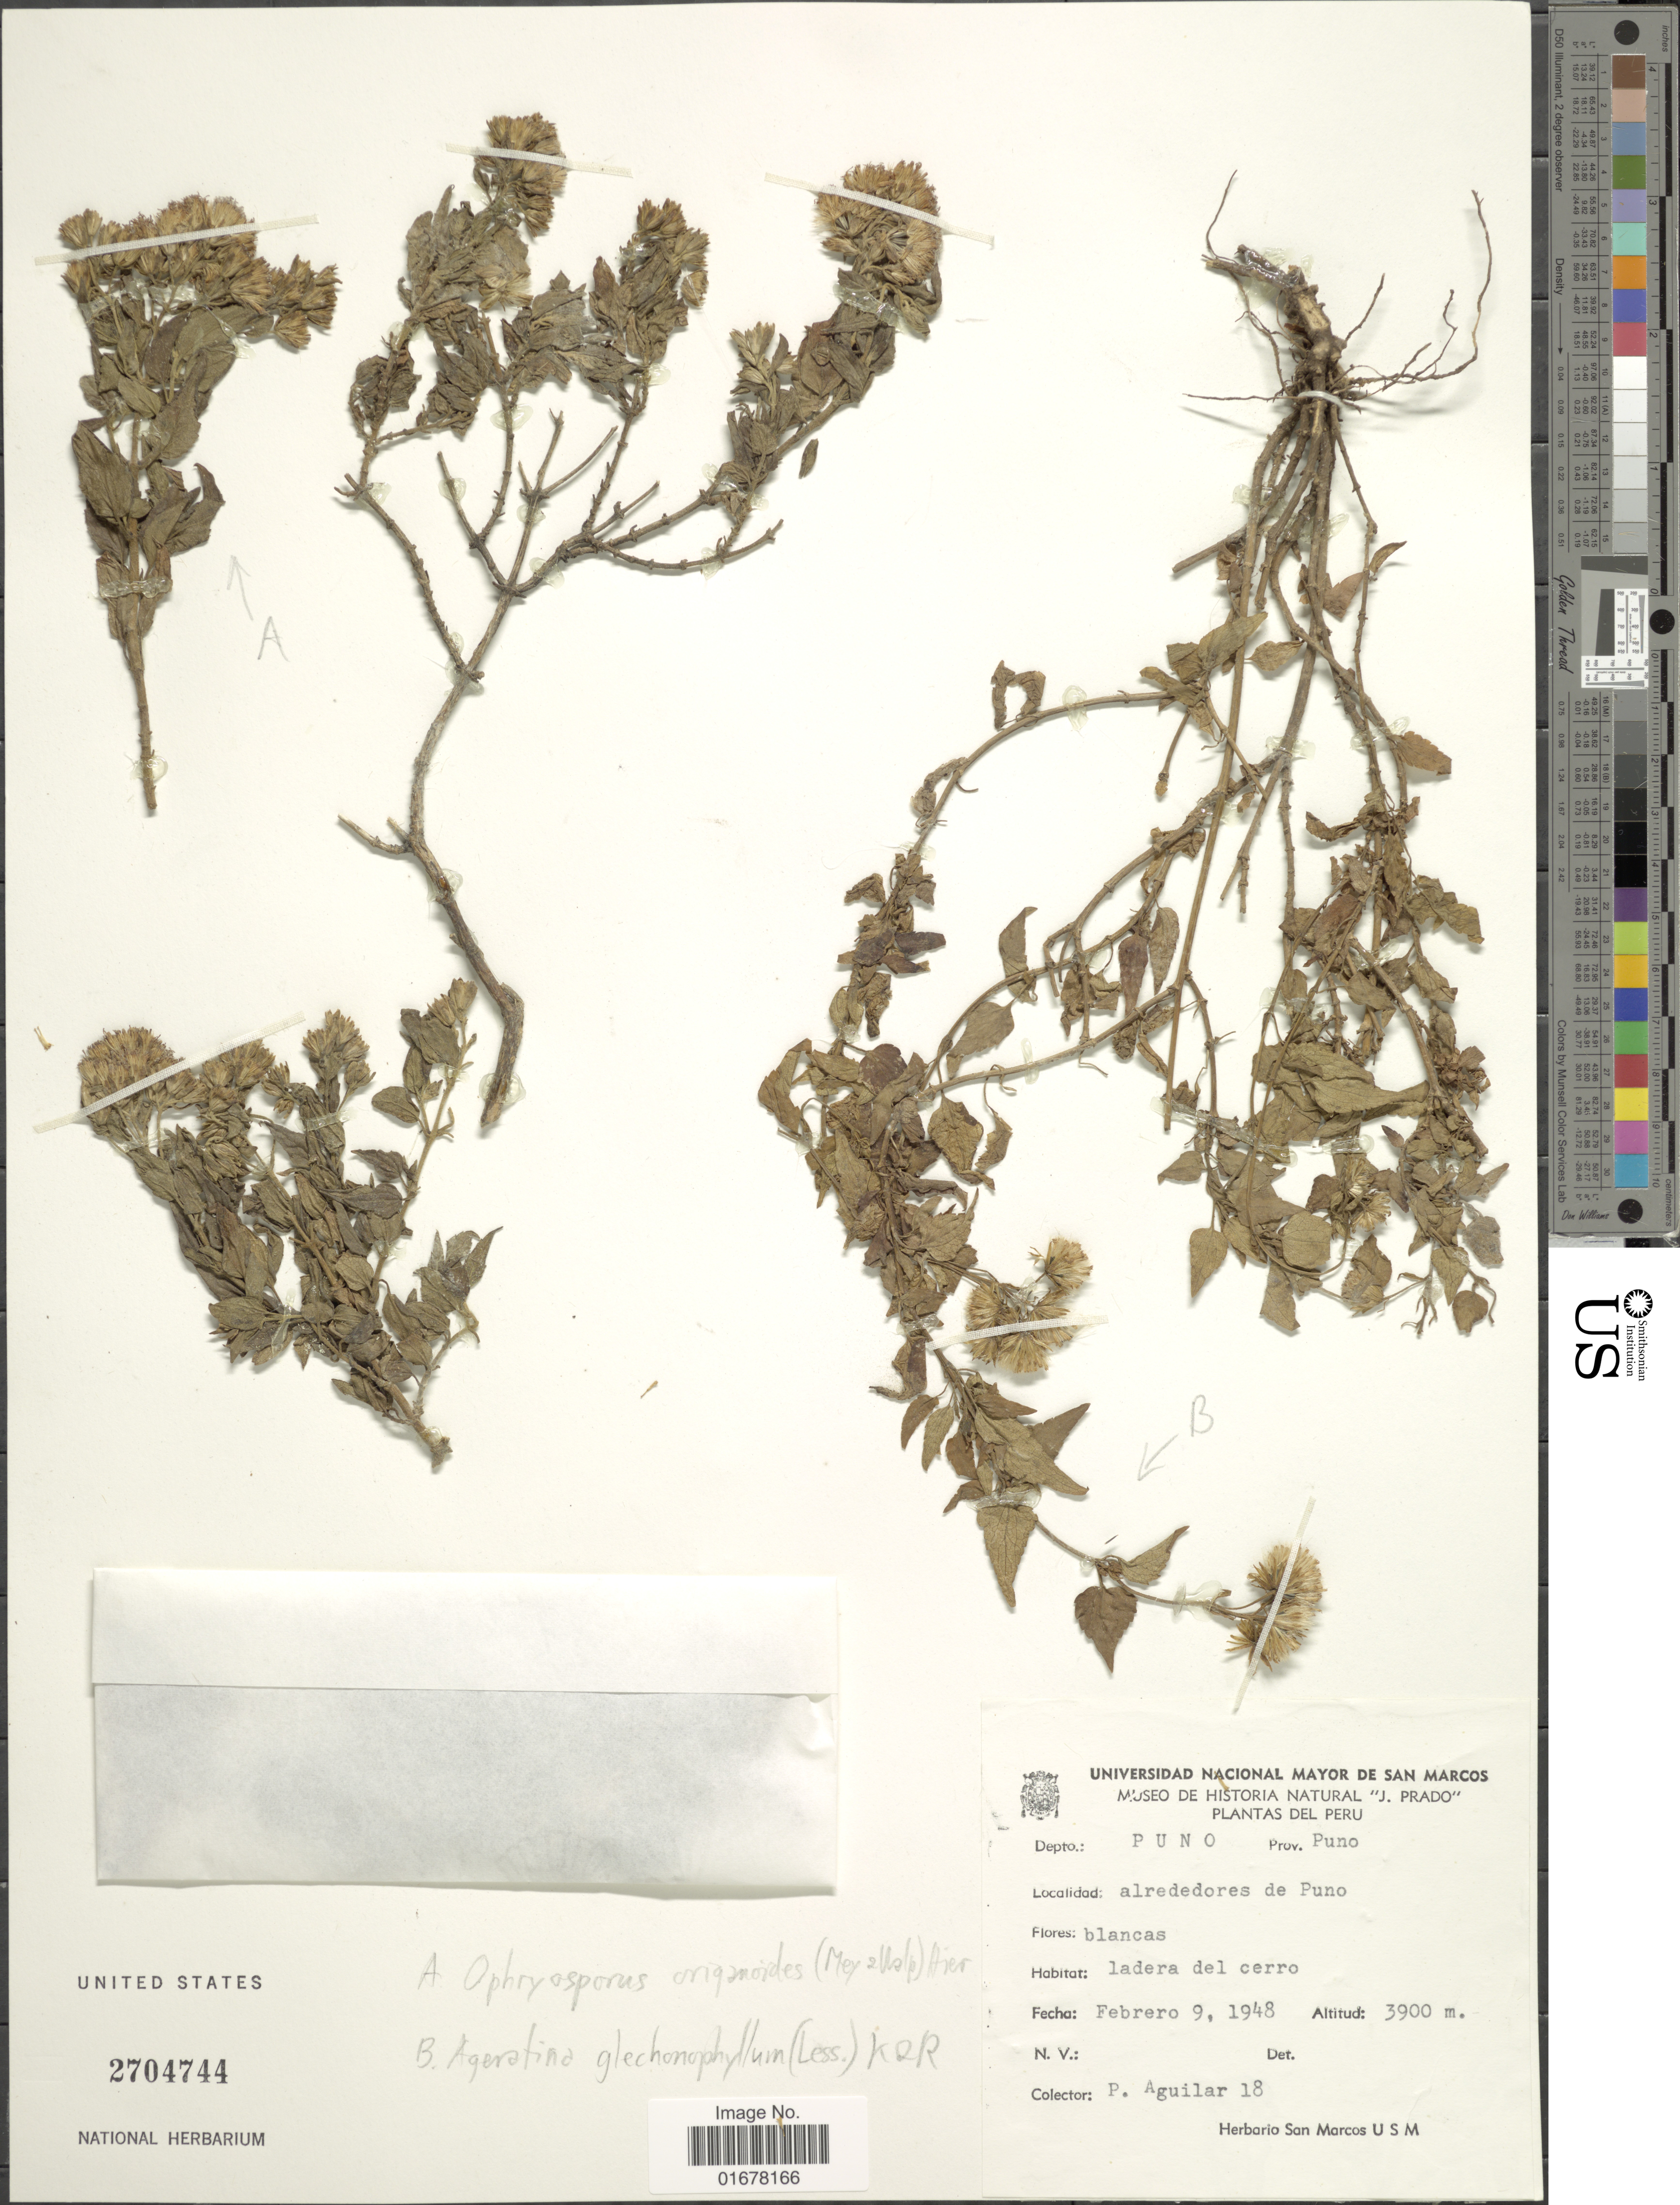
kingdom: Plantae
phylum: Tracheophyta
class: Magnoliopsida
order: Asterales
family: Asteraceae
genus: Ageratina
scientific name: Ageratina azangaroensis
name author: (Sch. Bip. ex Wedd.) R.M. King & H. Rob.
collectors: P. Aguilar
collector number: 18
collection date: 1948-02-09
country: Peru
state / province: Puno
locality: Depto. Puno, Prov. Puno, Alrededores de Puno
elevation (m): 3900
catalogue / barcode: US 2704744